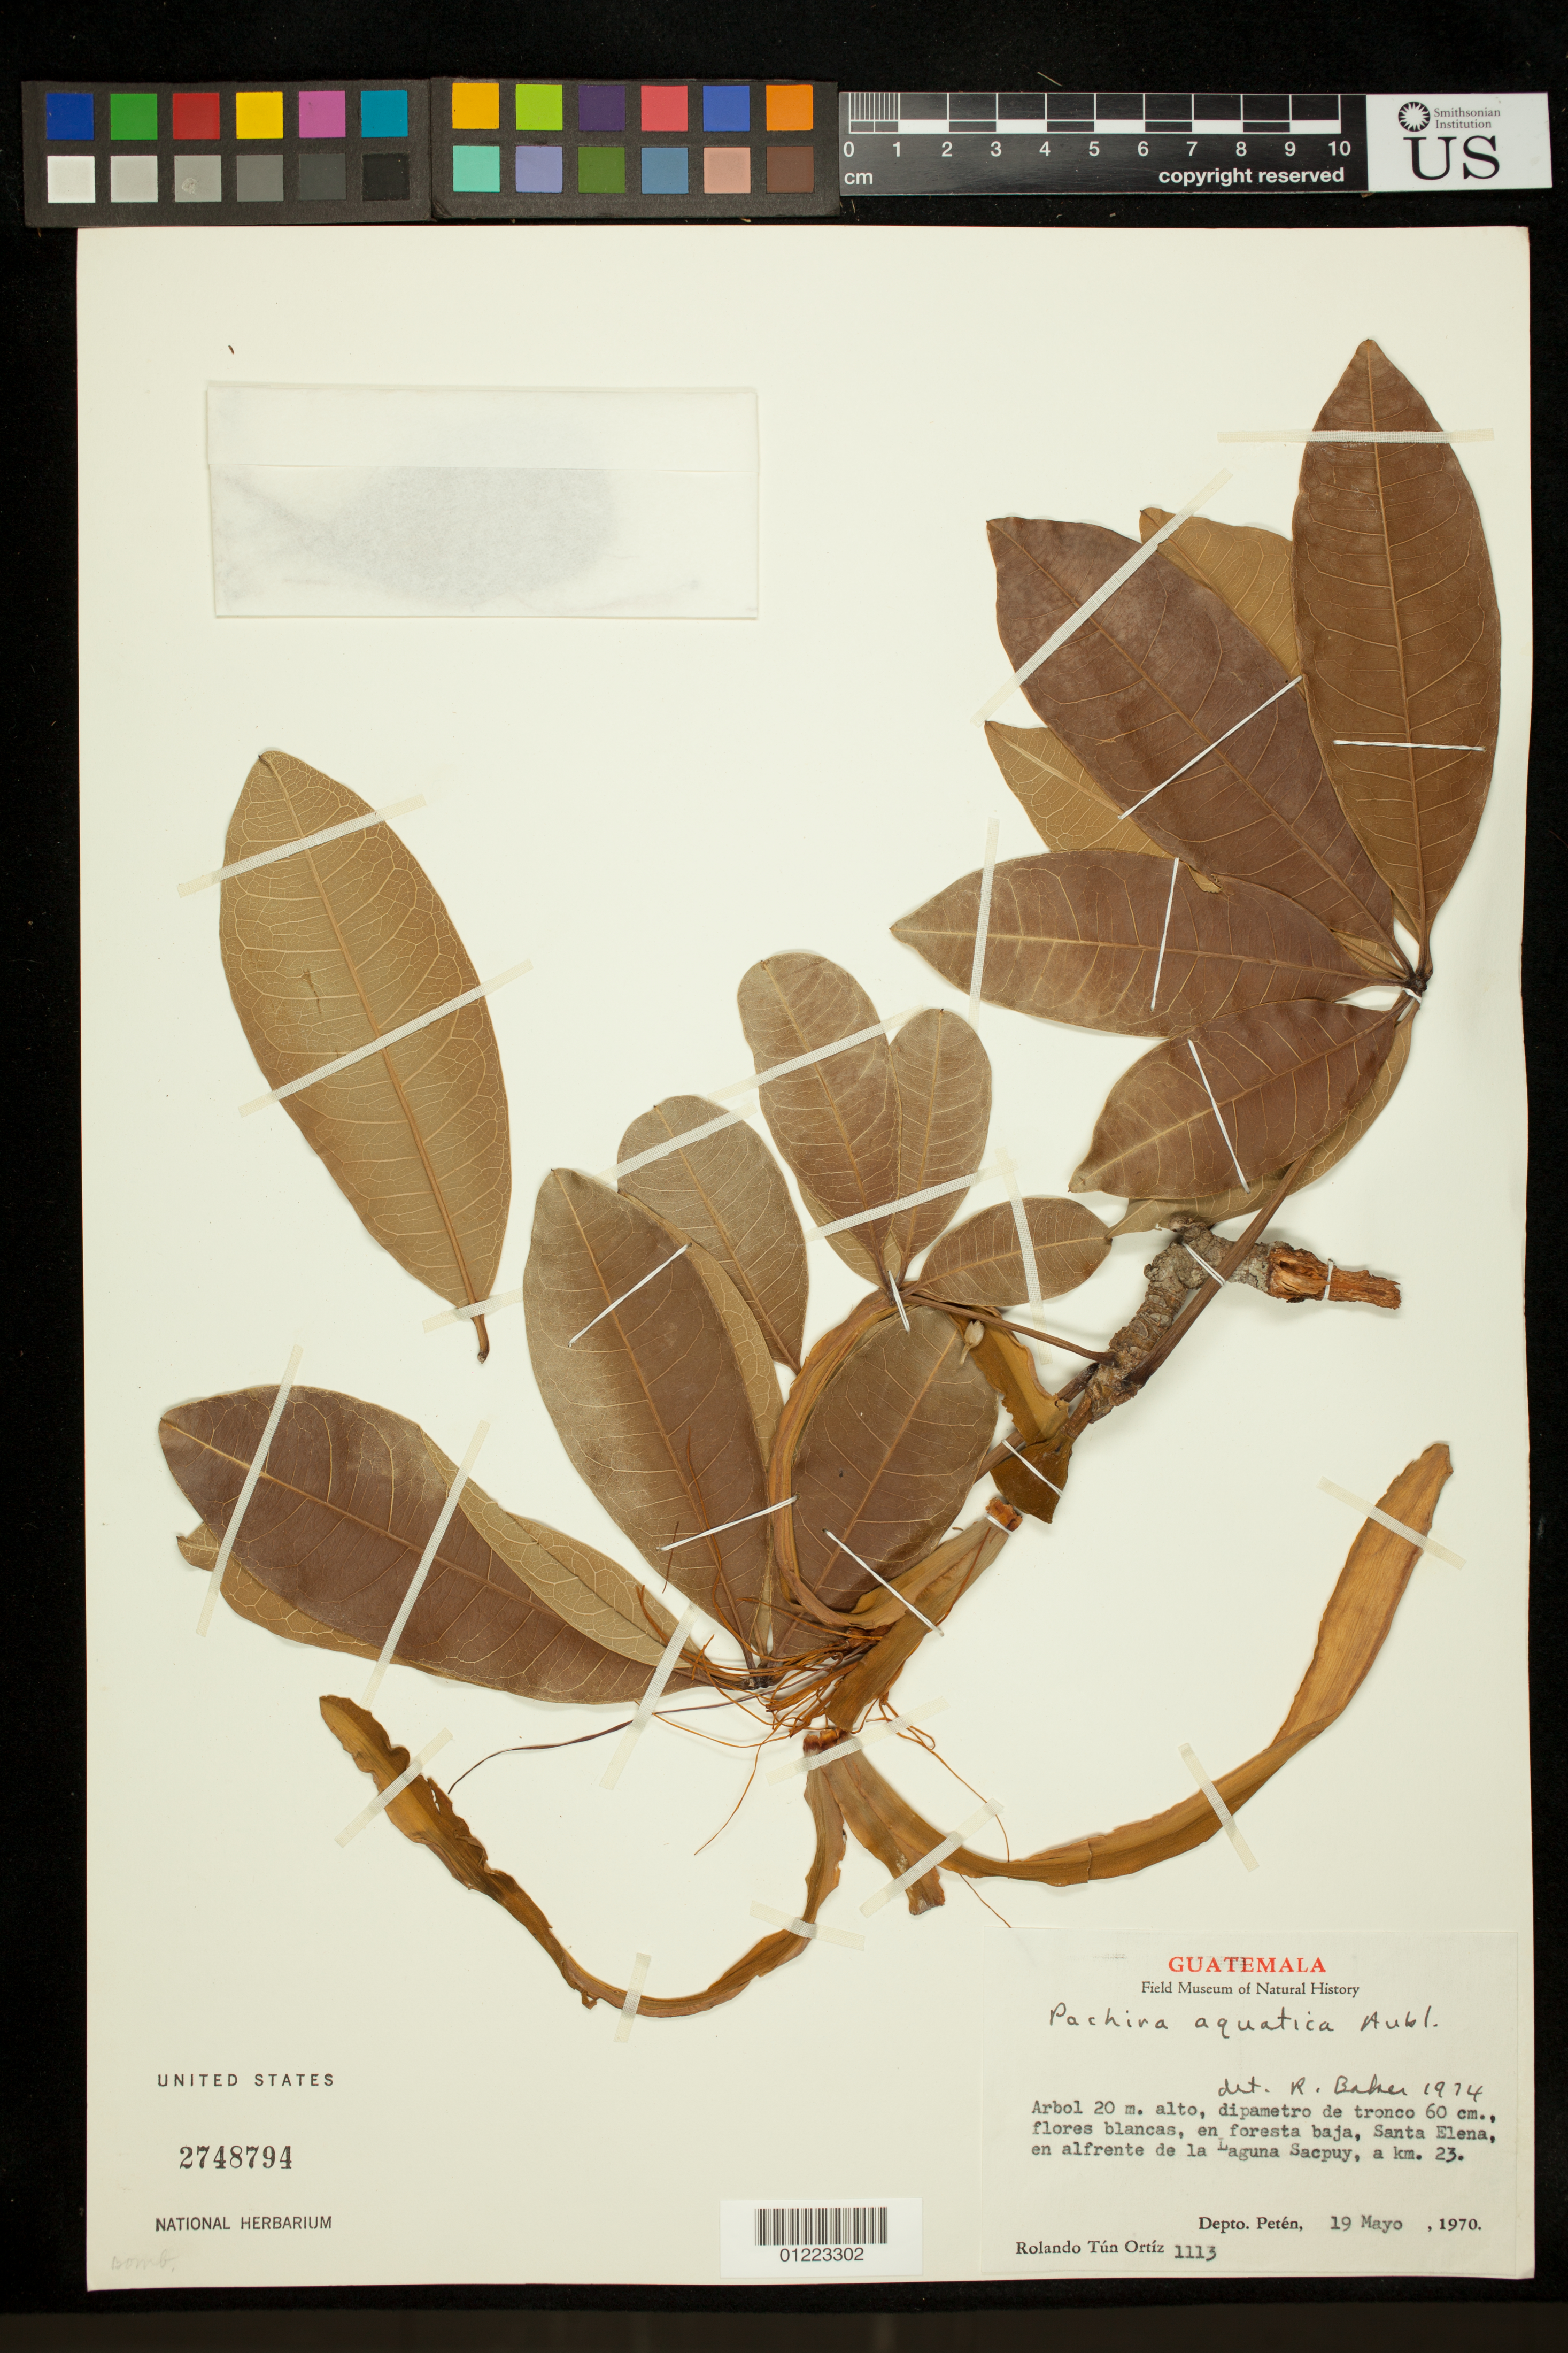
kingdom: Plantae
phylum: Tracheophyta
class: Magnoliopsida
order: Malvales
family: Malvaceae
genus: Pachira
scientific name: Pachira aquatica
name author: Aubl.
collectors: R. T. Ortíz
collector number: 1113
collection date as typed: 5/19/1970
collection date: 1970-05-19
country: Guatemala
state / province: El Petén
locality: En foresta baja, Santa Elena, en alfrente de la Laguna Sacpuy, a km. 23.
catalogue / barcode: US 2748794